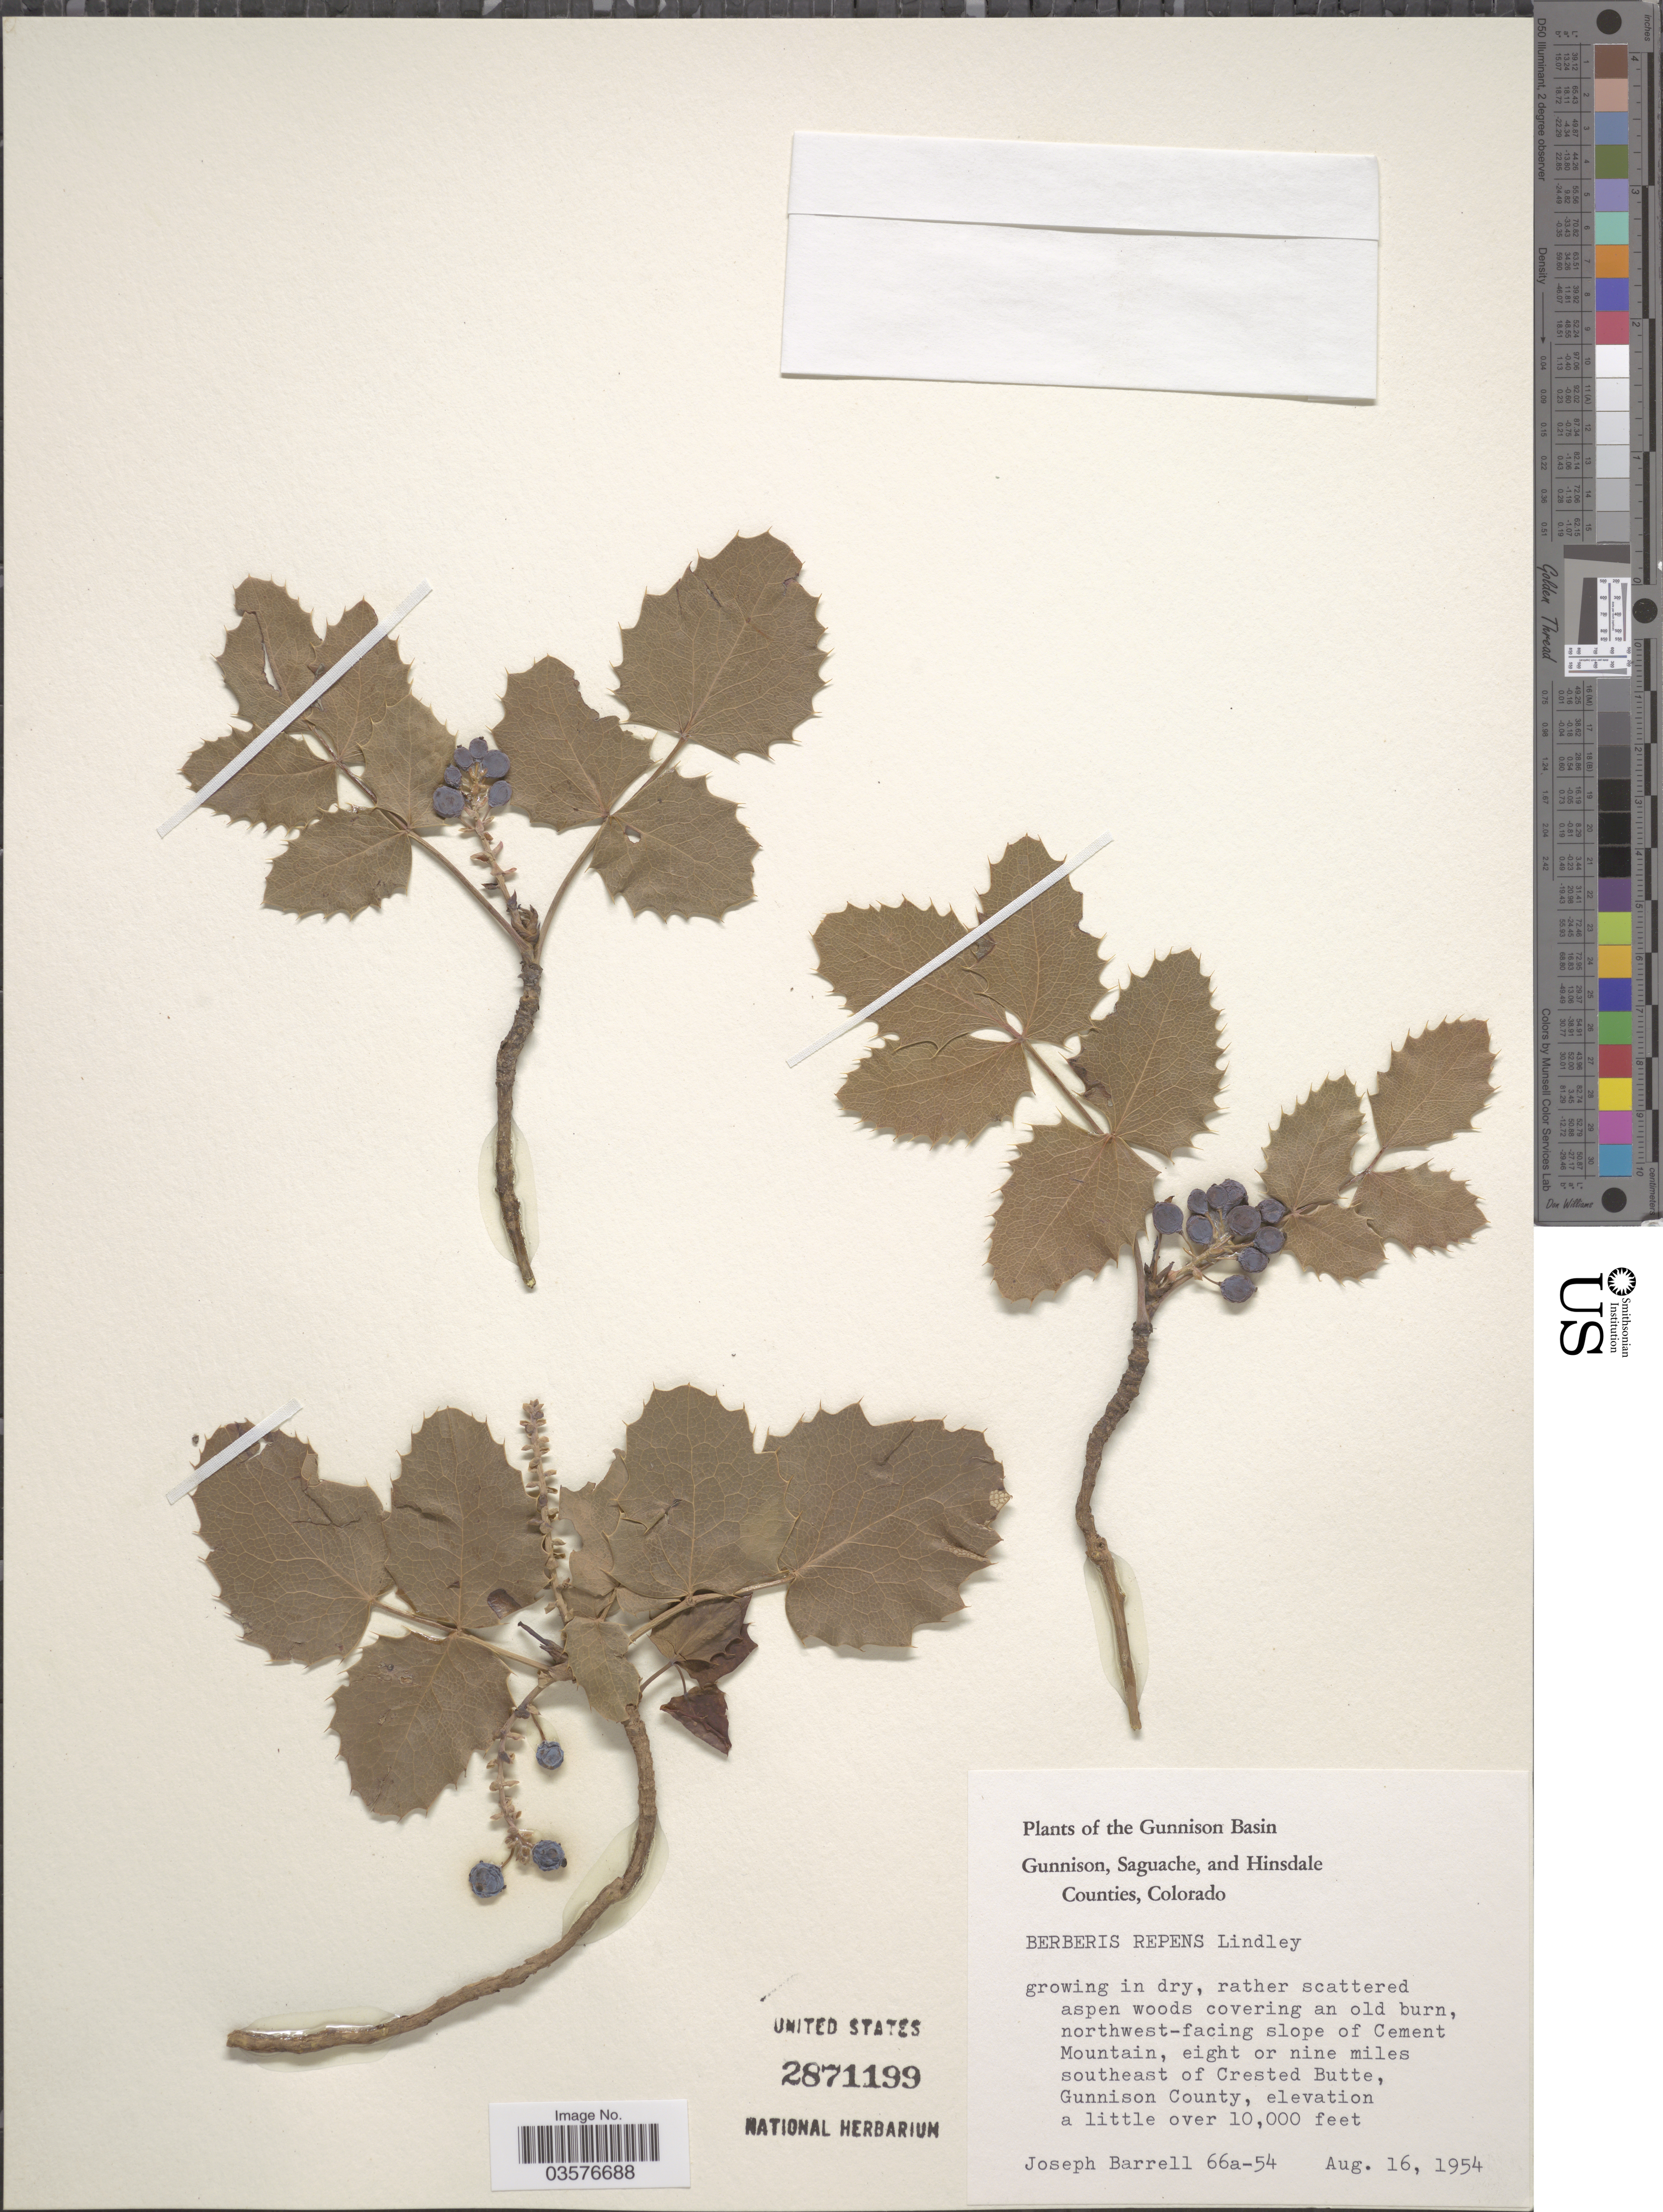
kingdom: Plantae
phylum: Tracheophyta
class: Magnoliopsida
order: Ranunculales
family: Berberidaceae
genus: Mahonia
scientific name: Mahonia repens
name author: (Lindl.) G. Don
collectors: J. Barrell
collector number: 66a-54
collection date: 1954-08-16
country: United States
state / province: Colorado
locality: The Gunnison Basin. Northwest-facing slope of Cement Mountain, eight or nine miles southeast of Crested Butte, Gunnison County.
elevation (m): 3048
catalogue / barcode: US 2871199